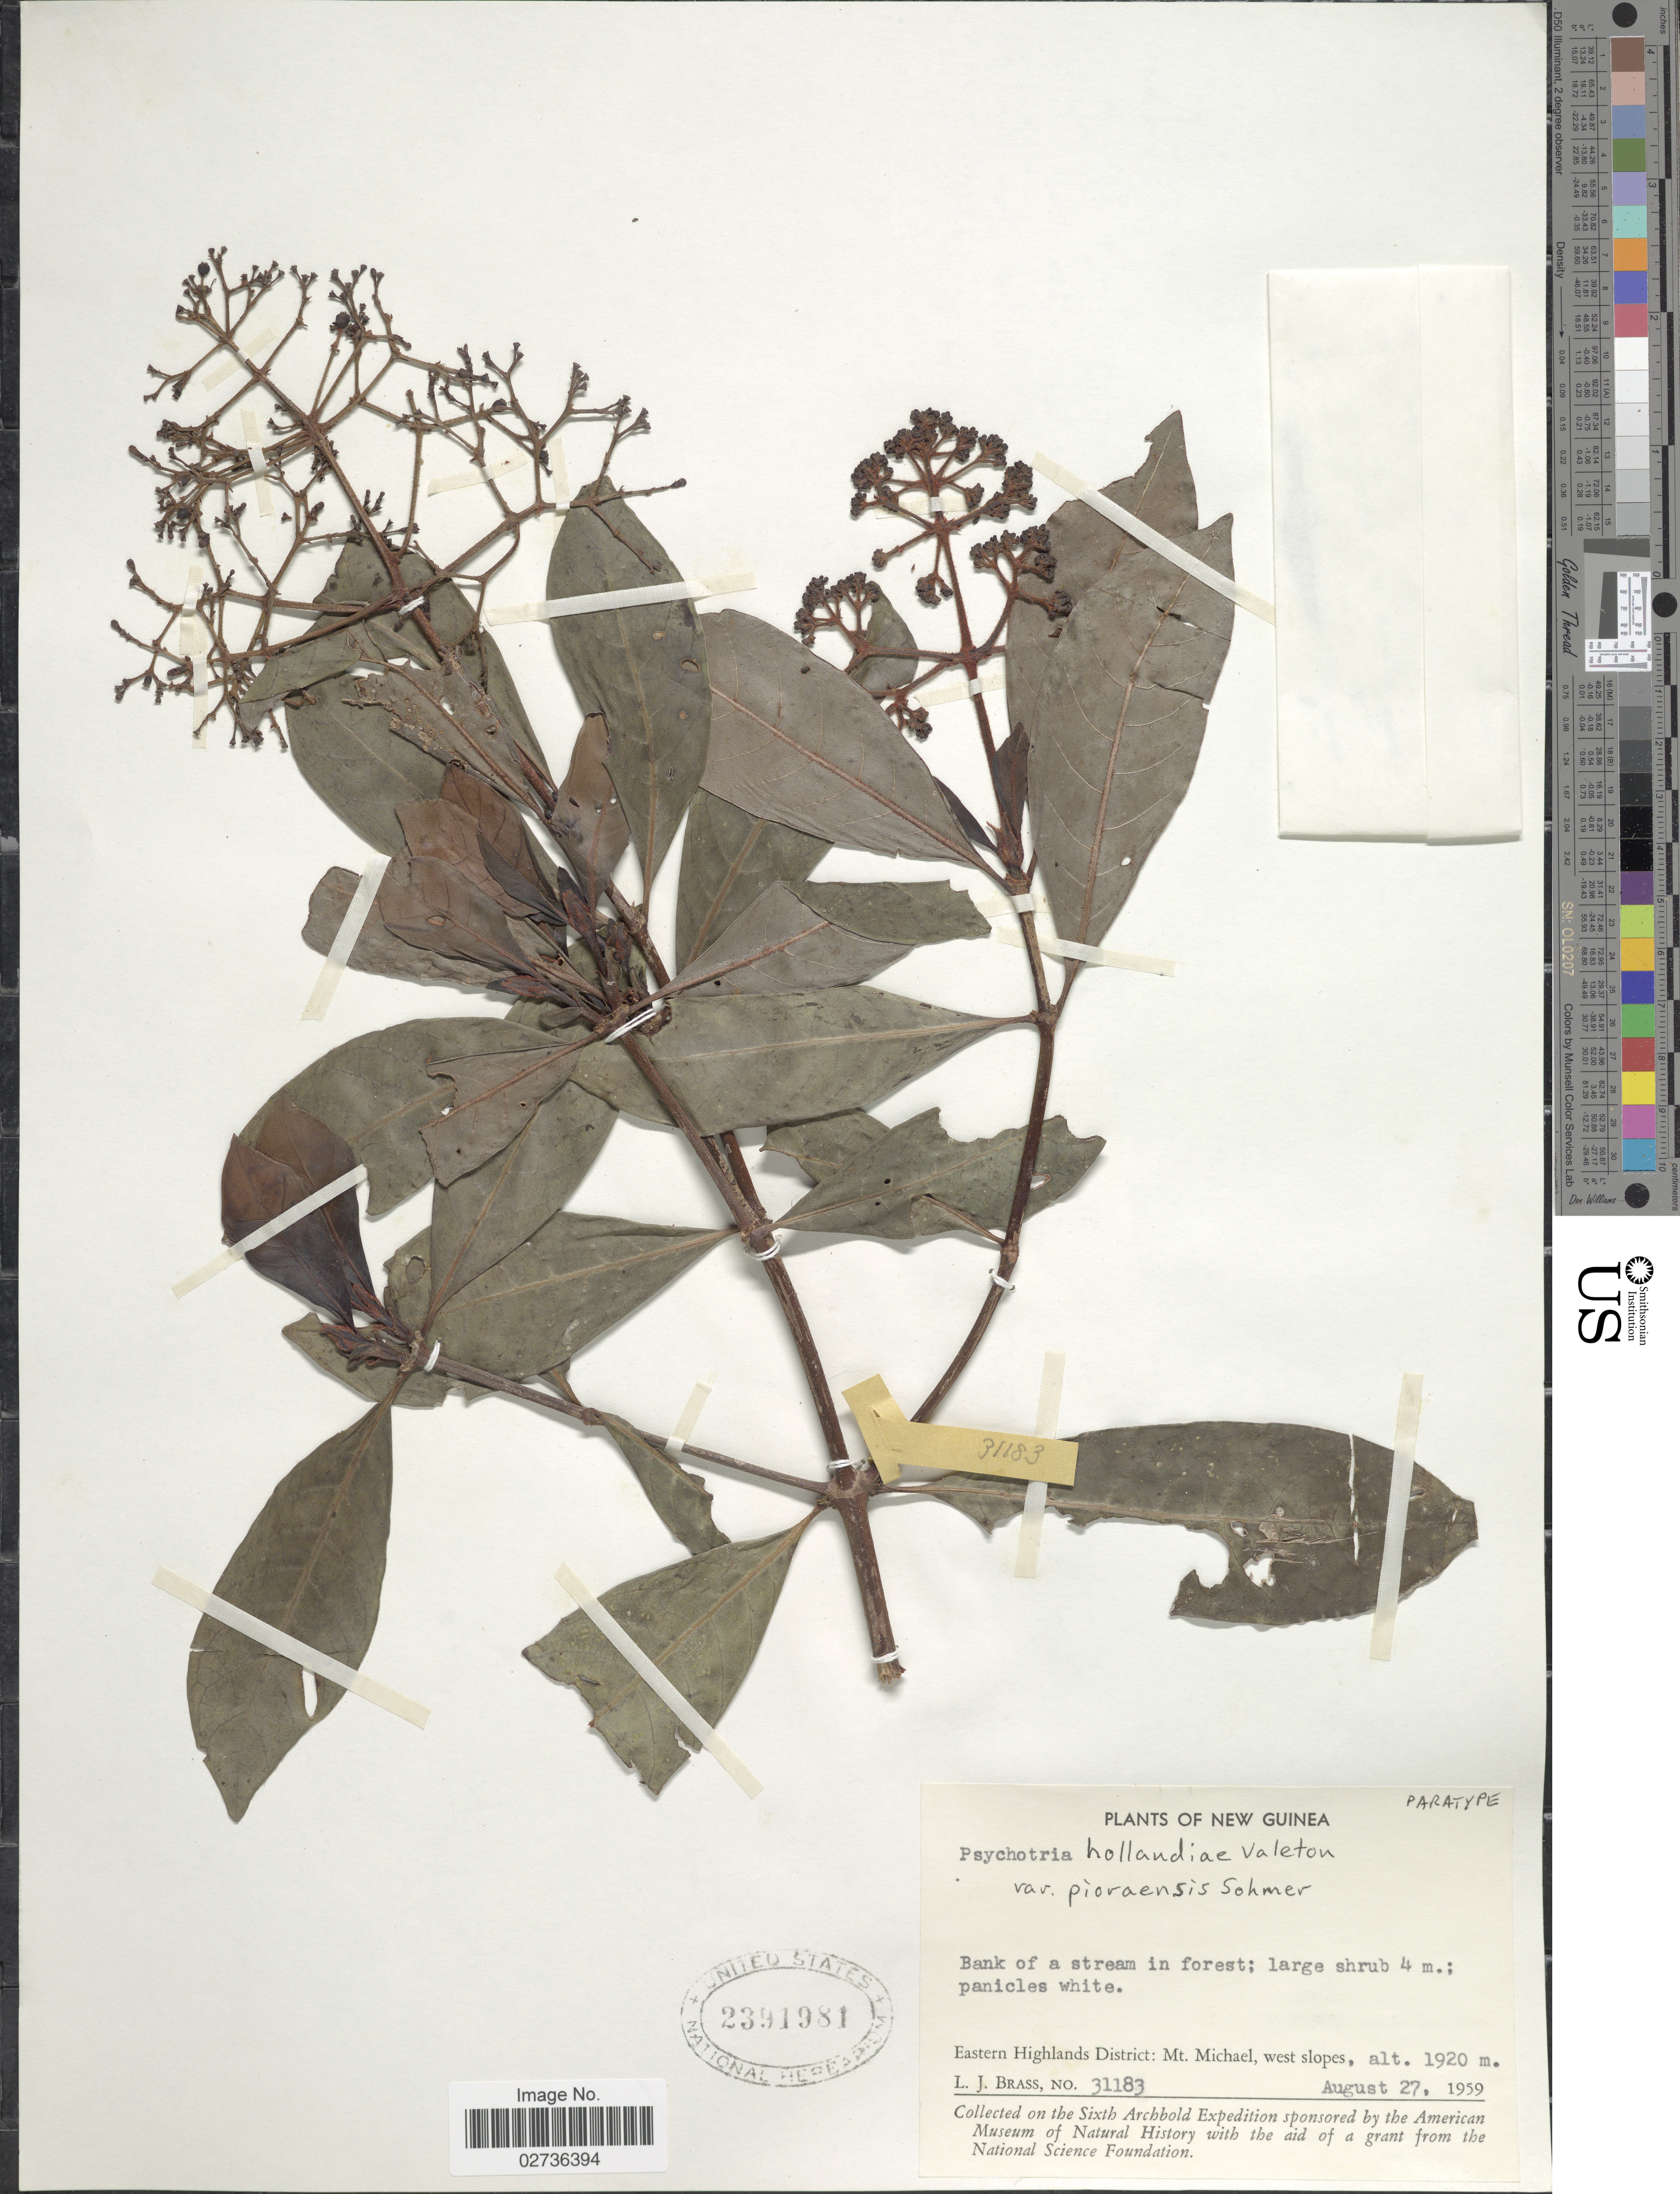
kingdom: Plantae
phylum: Tracheophyta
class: Magnoliopsida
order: Gentianales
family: Rubiaceae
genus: Psychotria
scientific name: Psychotria hollandiae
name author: Valeton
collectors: L. J. Brass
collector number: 31183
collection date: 1959-08-27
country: Papua New Guinea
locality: New Guinea, Eastern Highlands District: Mt. Michael, west slopes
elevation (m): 1920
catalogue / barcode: US 2391981